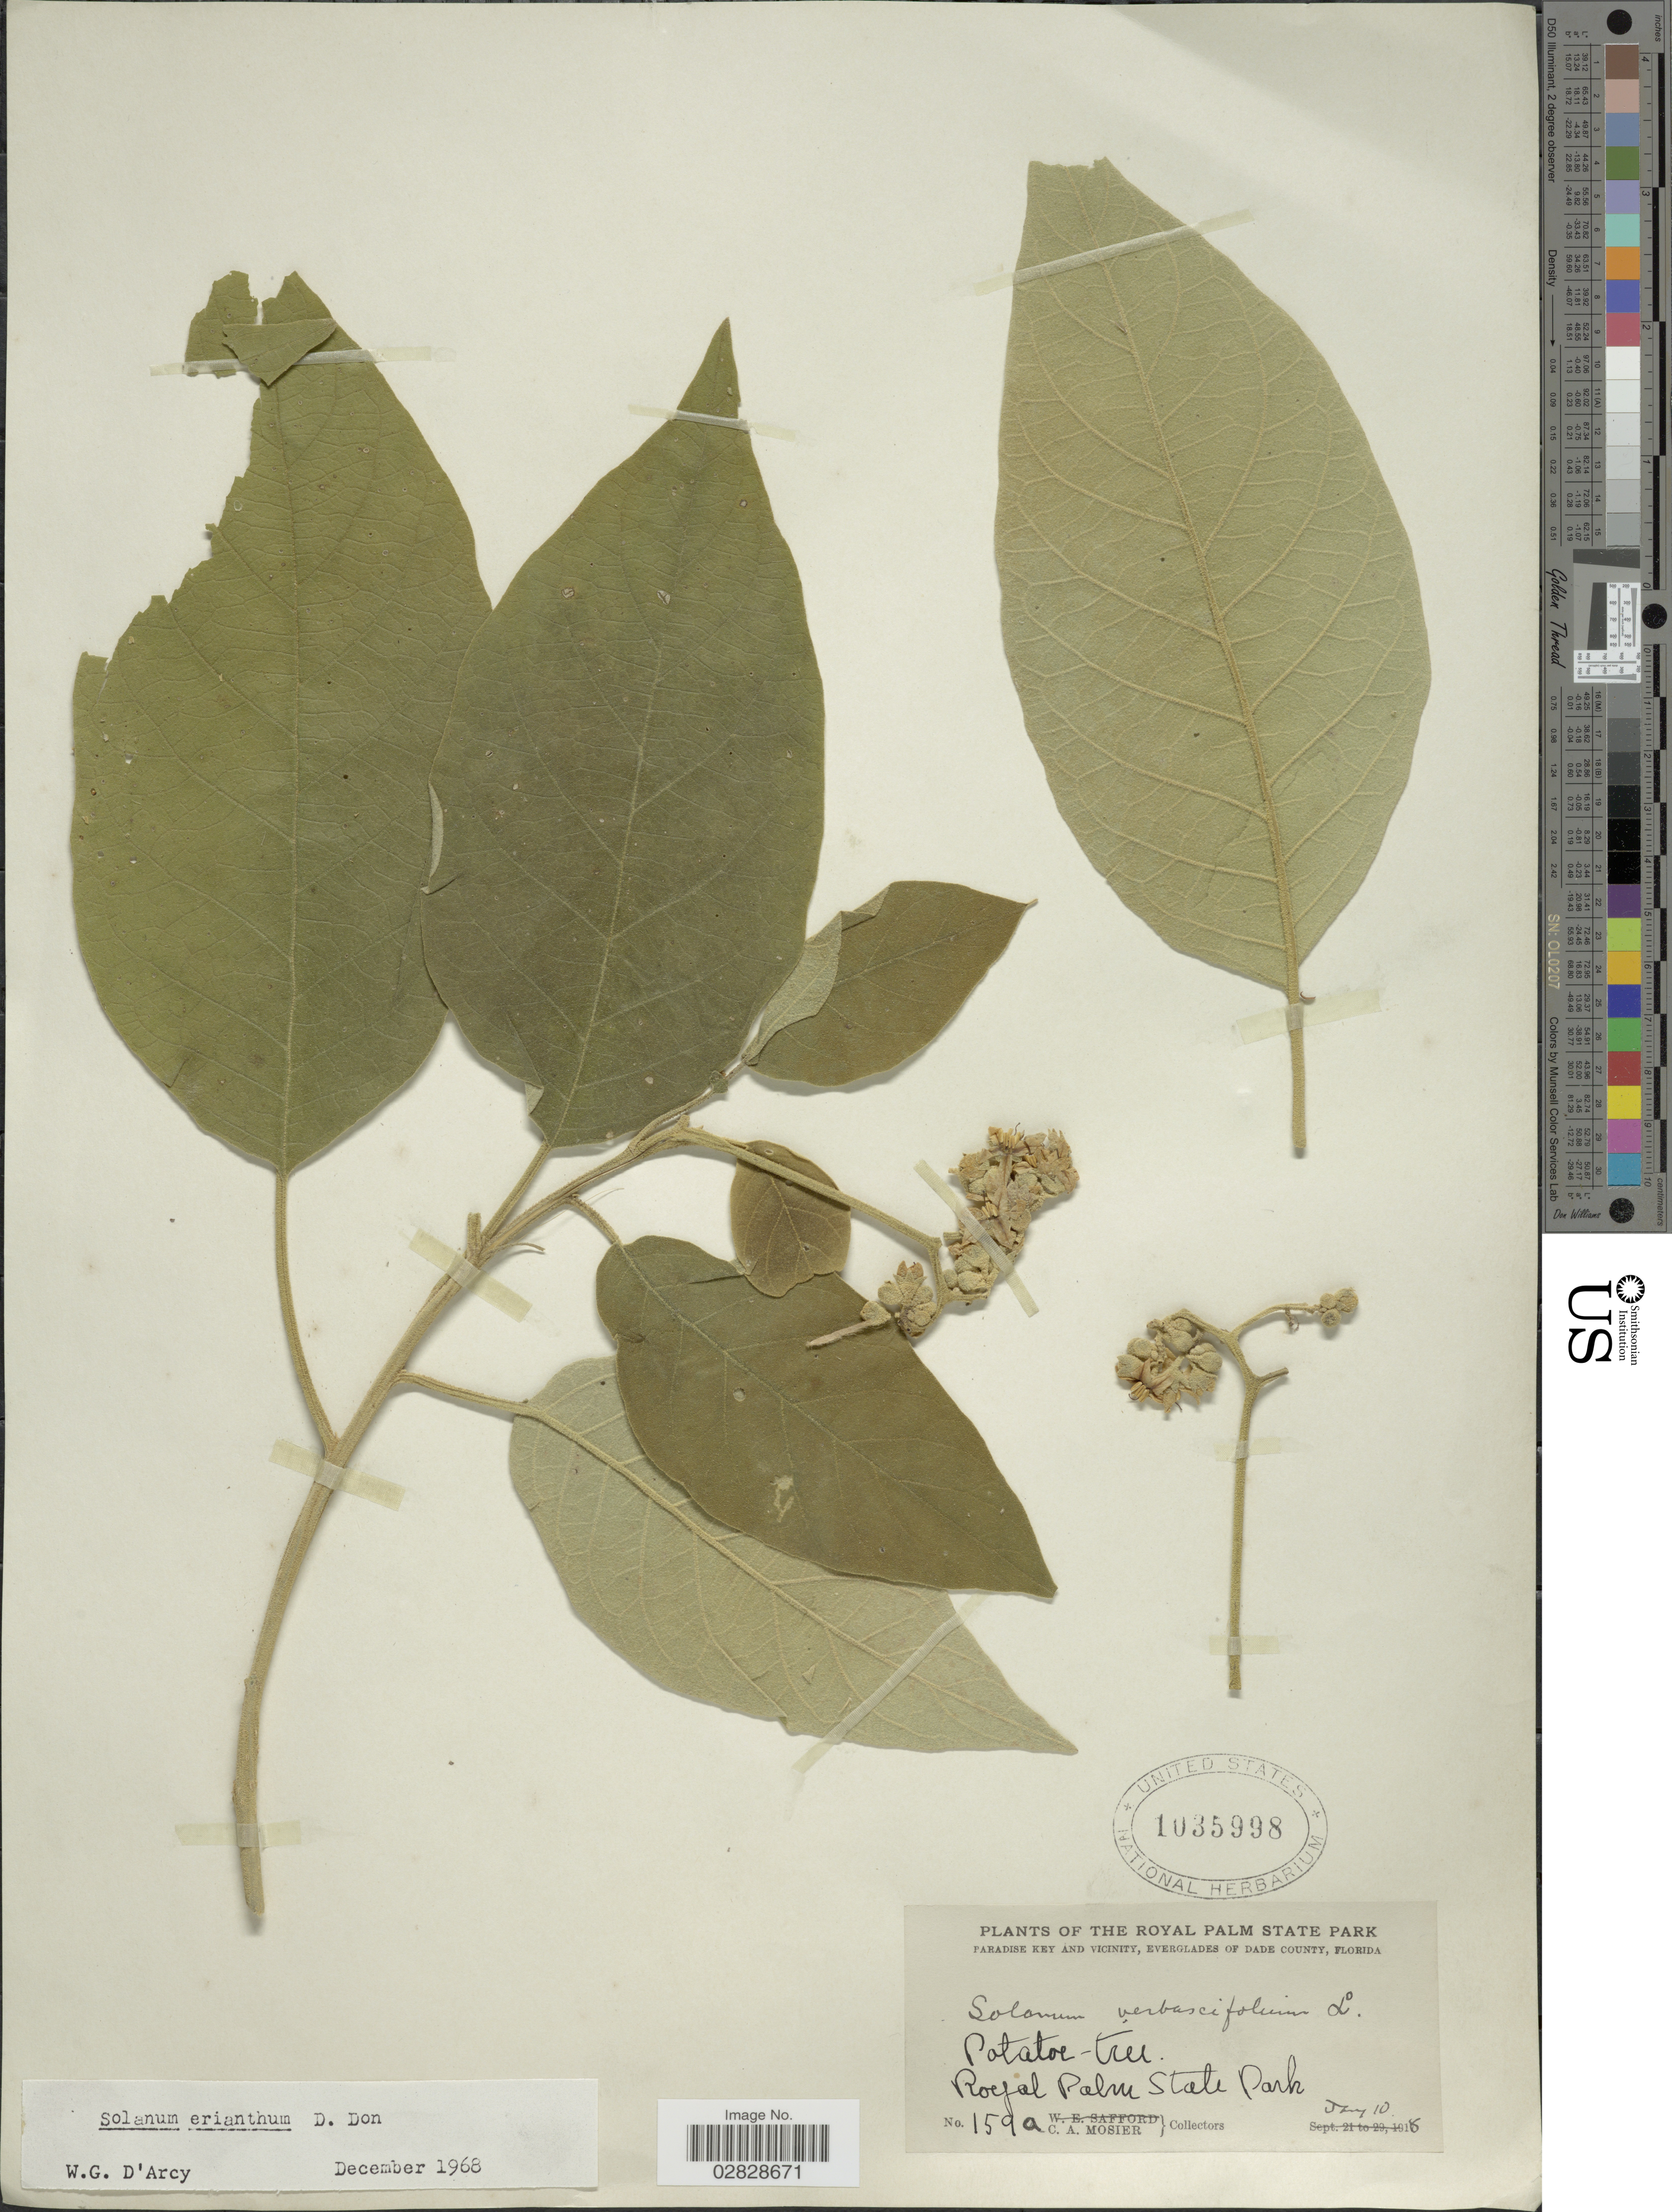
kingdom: Plantae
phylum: Tracheophyta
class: Magnoliopsida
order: Solanales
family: Solanaceae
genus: Solanum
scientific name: Solanum erianthum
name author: D. Don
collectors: C. A. Mosier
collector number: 159a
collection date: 1918-07-10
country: United States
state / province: Florida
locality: Paradise Key and Vicinity, Everglades of Dade County. Royal Palm State Park.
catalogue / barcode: US 1035998